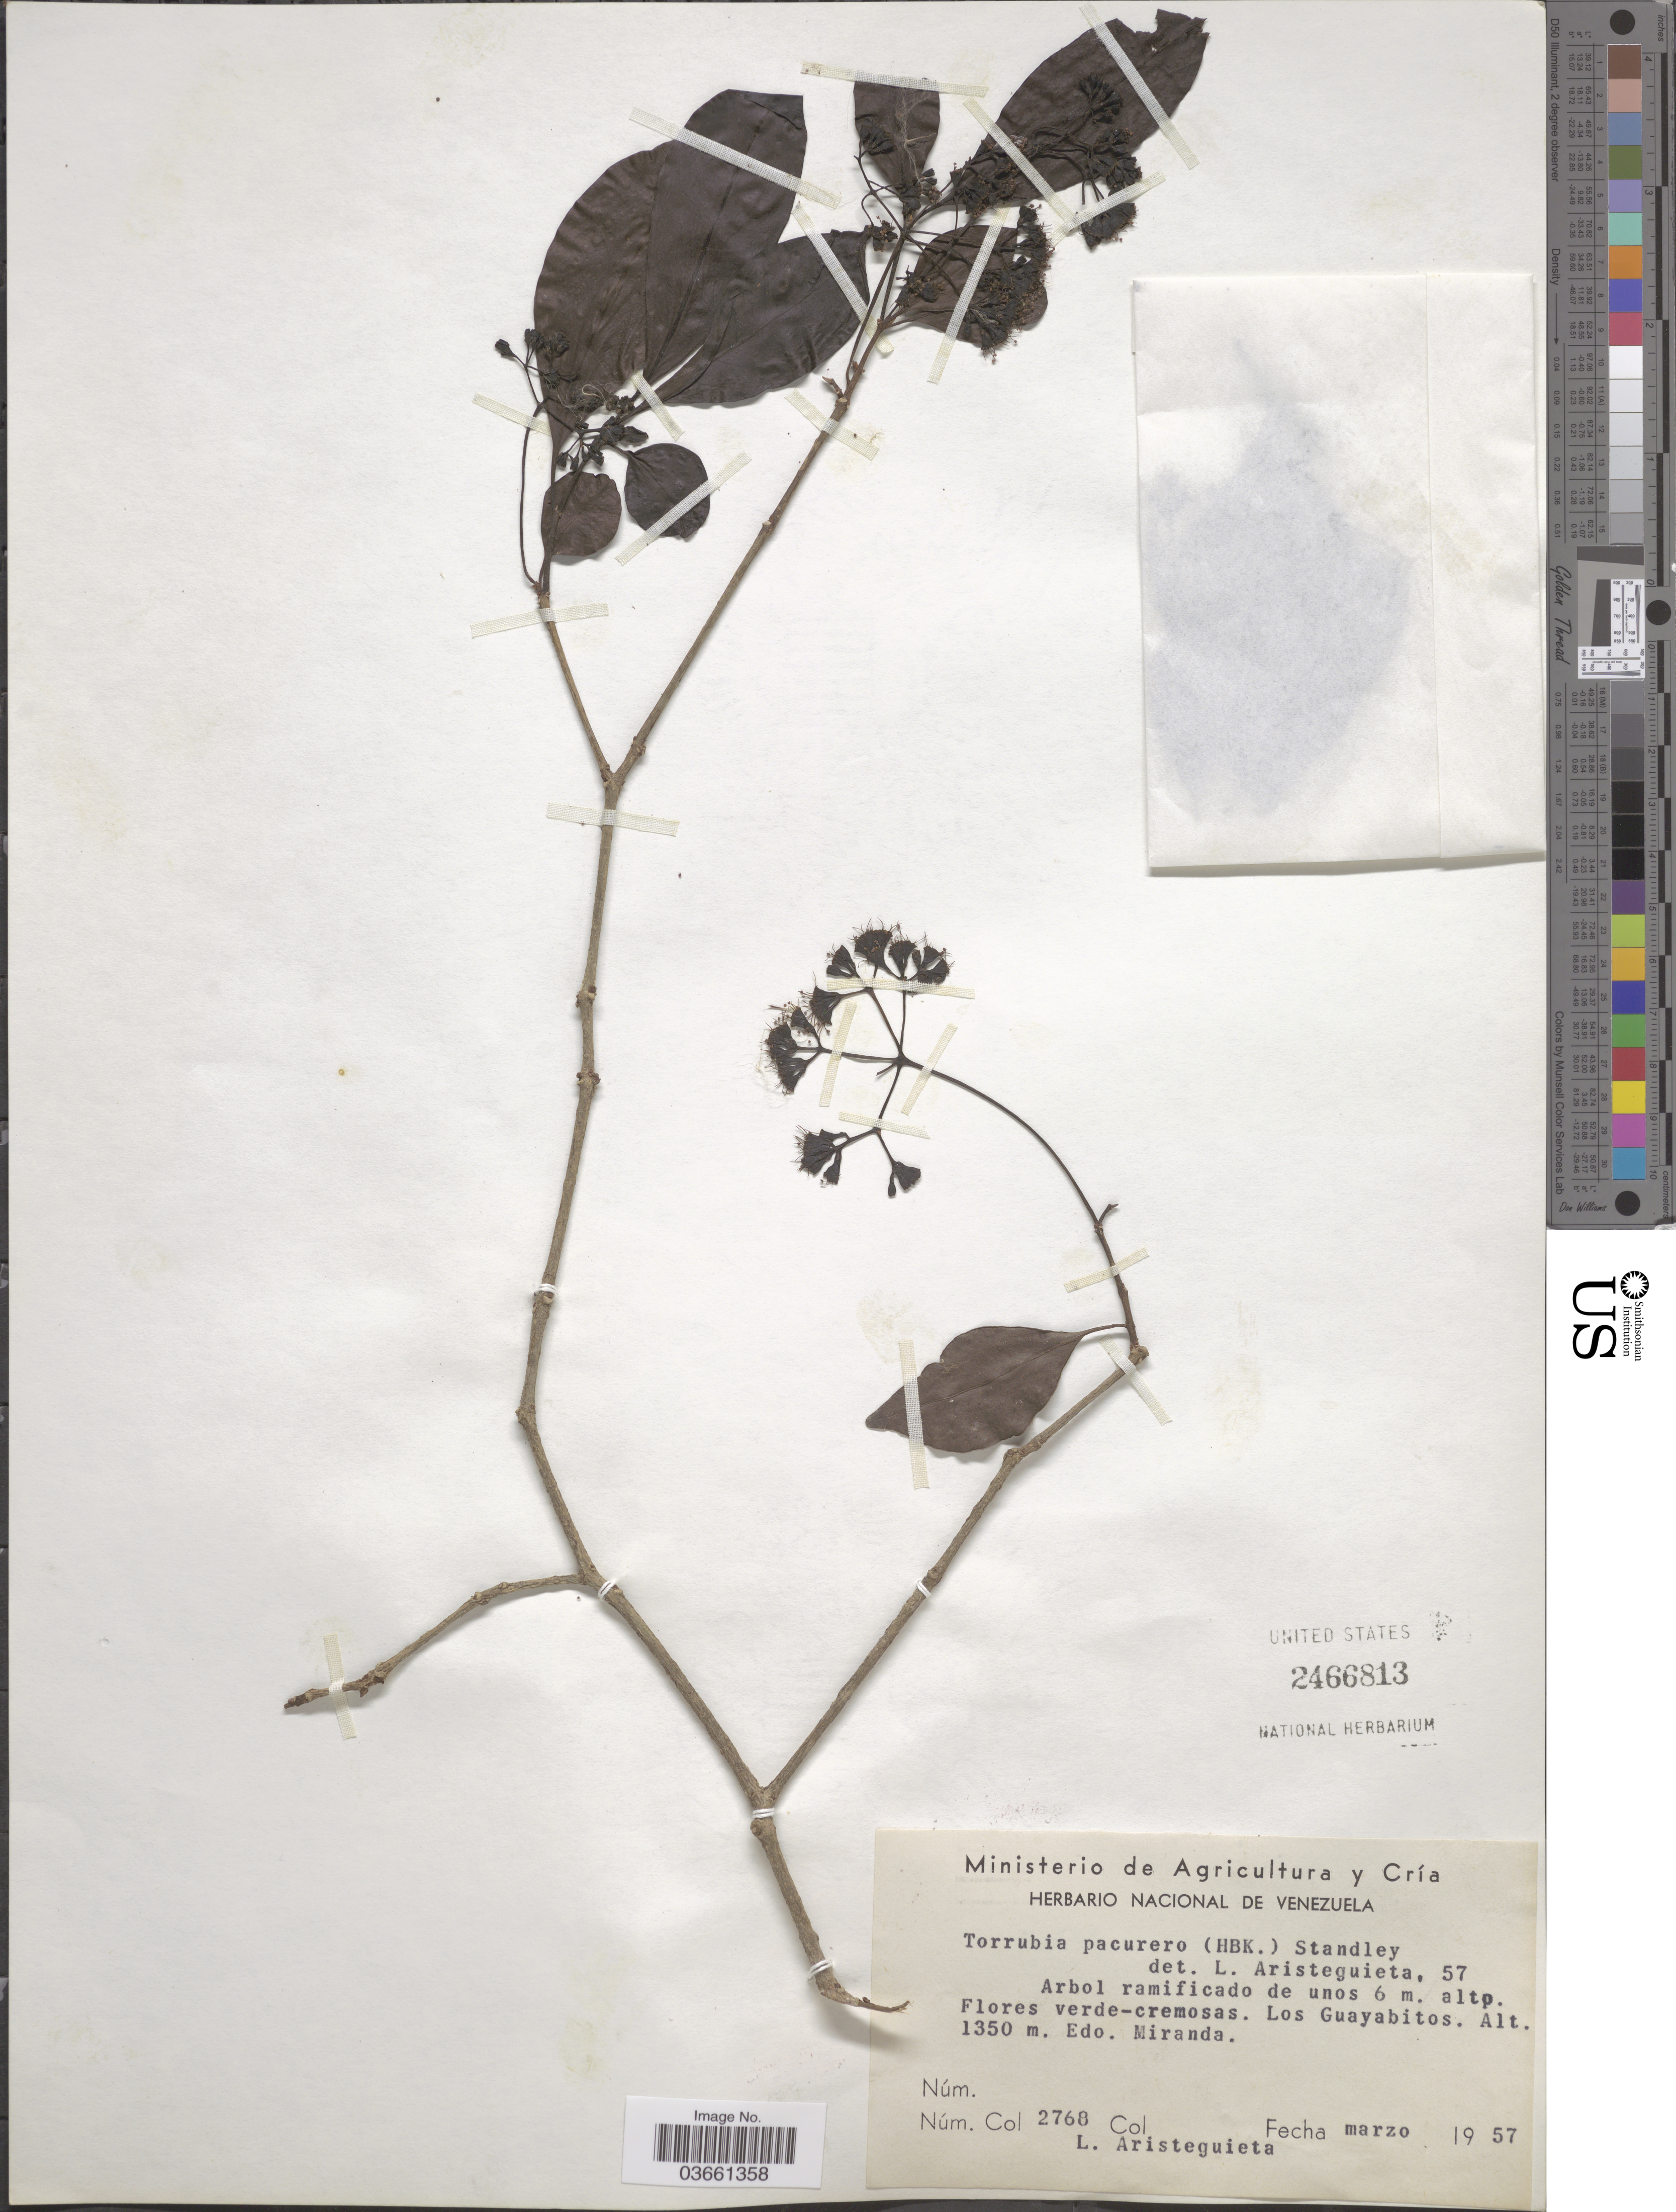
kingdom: Plantae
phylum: Tracheophyta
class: Magnoliopsida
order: Caryophyllales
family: Nyctaginaceae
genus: Guapira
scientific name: Guapira opposita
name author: (Vell.) Reitz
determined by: Strong, Mark T., (BOT), Smithsonian Institution - National Museum of Natural History (UNITED STATES)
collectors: L. Aristeguieta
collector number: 2768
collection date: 1957-03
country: Venezuela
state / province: Miranda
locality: Los Guayabitos.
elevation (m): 1350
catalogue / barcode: US 2466813